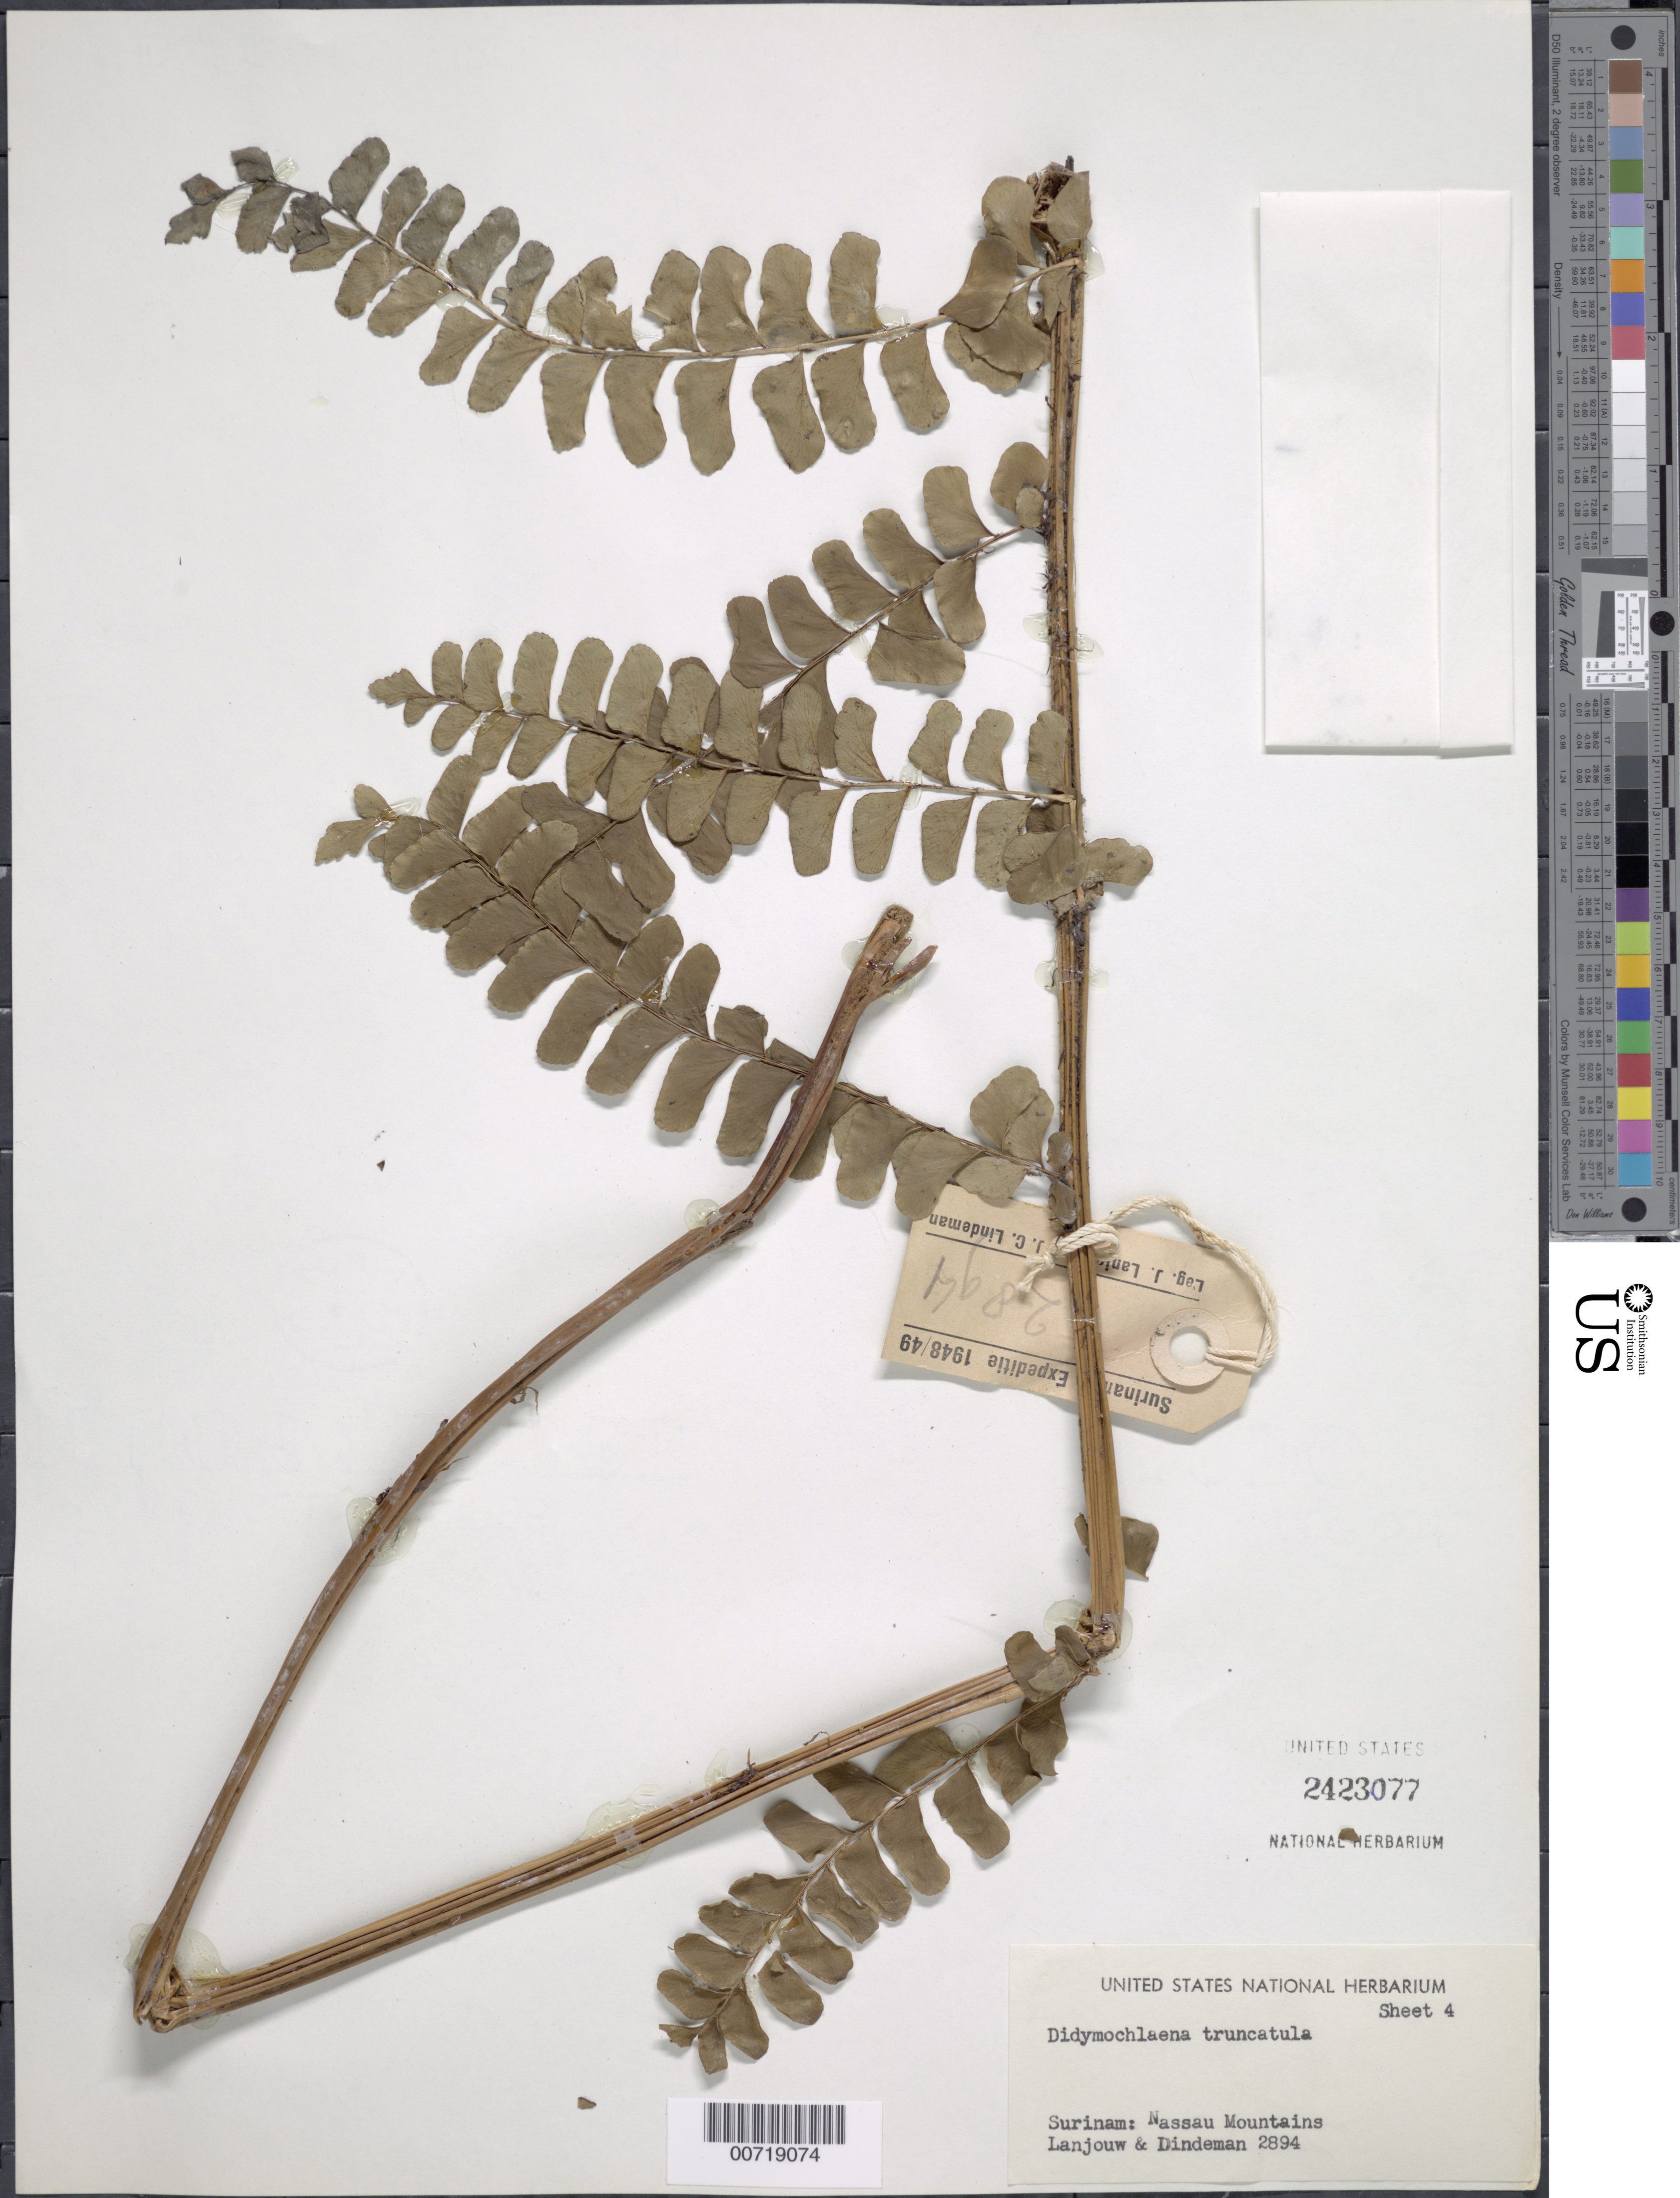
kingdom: Plantae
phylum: Tracheophyta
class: Polypodiopsida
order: Polypodiales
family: Didymochlaenaceae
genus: Didymochlaena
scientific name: Didymochlaena truncatula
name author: (Sw.) J. Sm.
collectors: J. Lanjouw & -. Lindeman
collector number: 2894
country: Suriname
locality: Nassau Mountains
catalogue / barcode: US 2423077